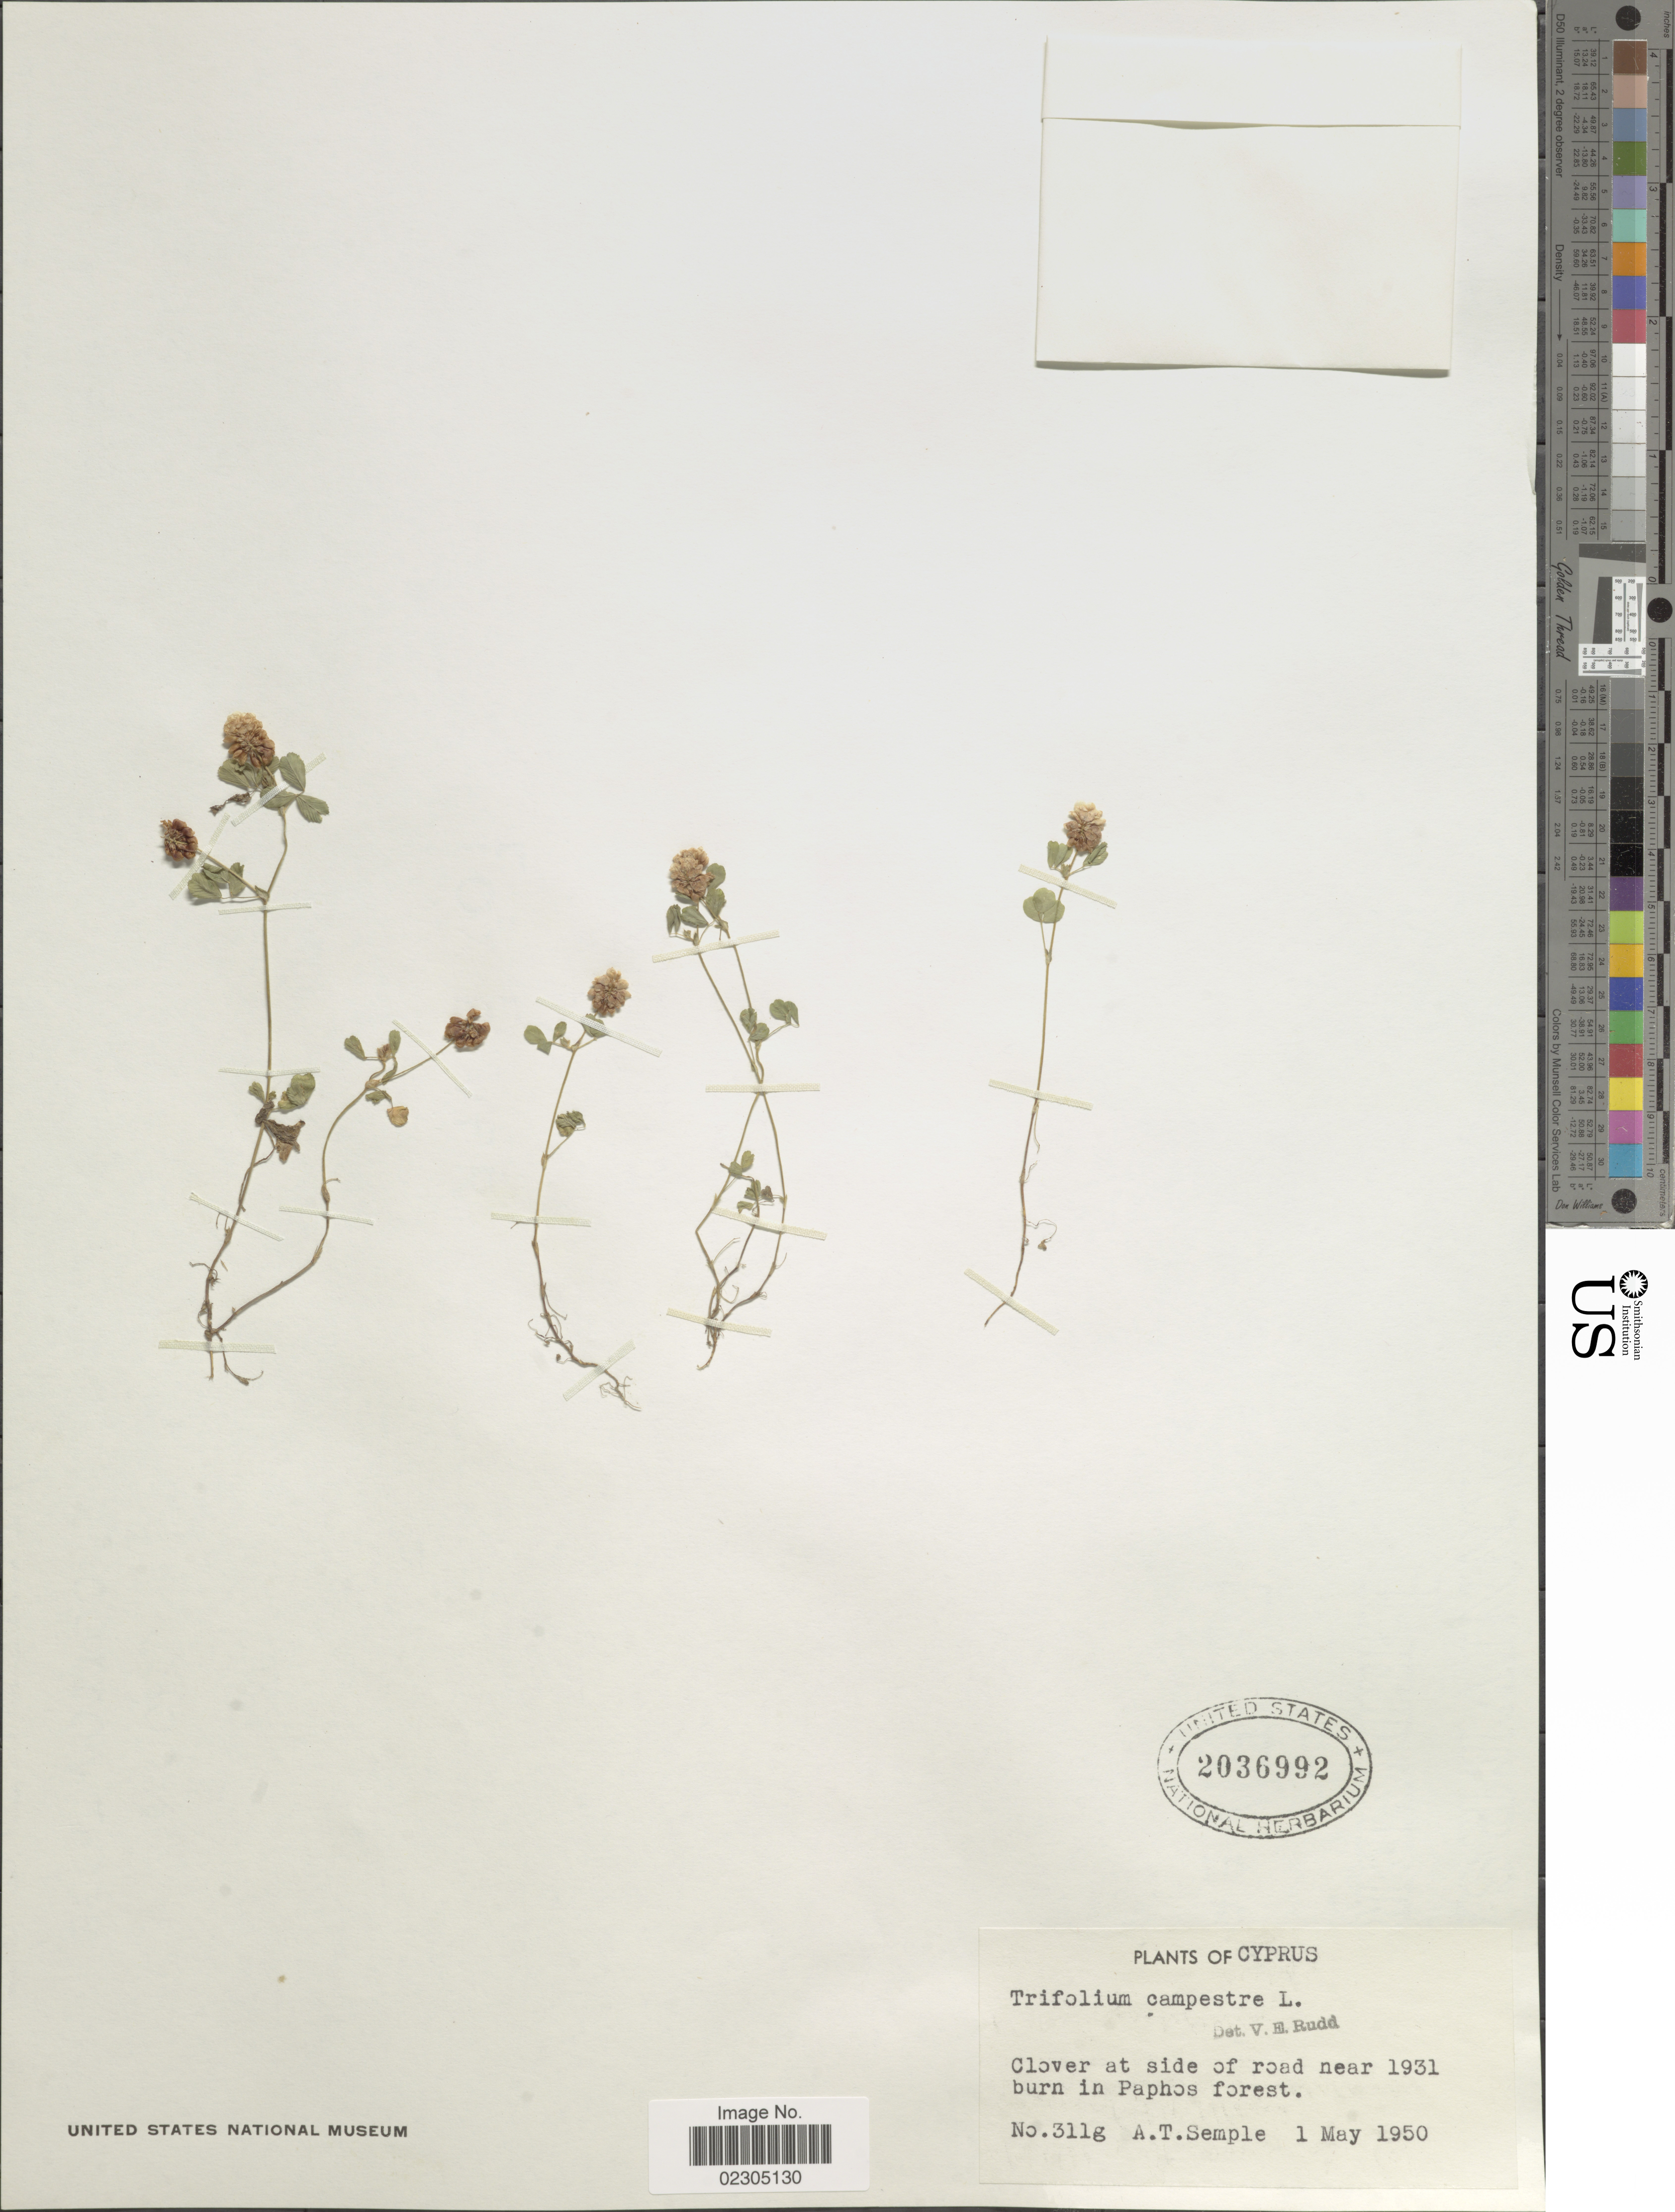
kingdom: Plantae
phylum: Tracheophyta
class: Magnoliopsida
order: Fabales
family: Fabaceae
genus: Trifolium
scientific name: Trifolium campestre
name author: Schreb.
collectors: A. Semple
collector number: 311g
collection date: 1950-05-01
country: Cyprus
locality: Clover at side of the road near 1931 burn in Paphos forest.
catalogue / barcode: US 2036992